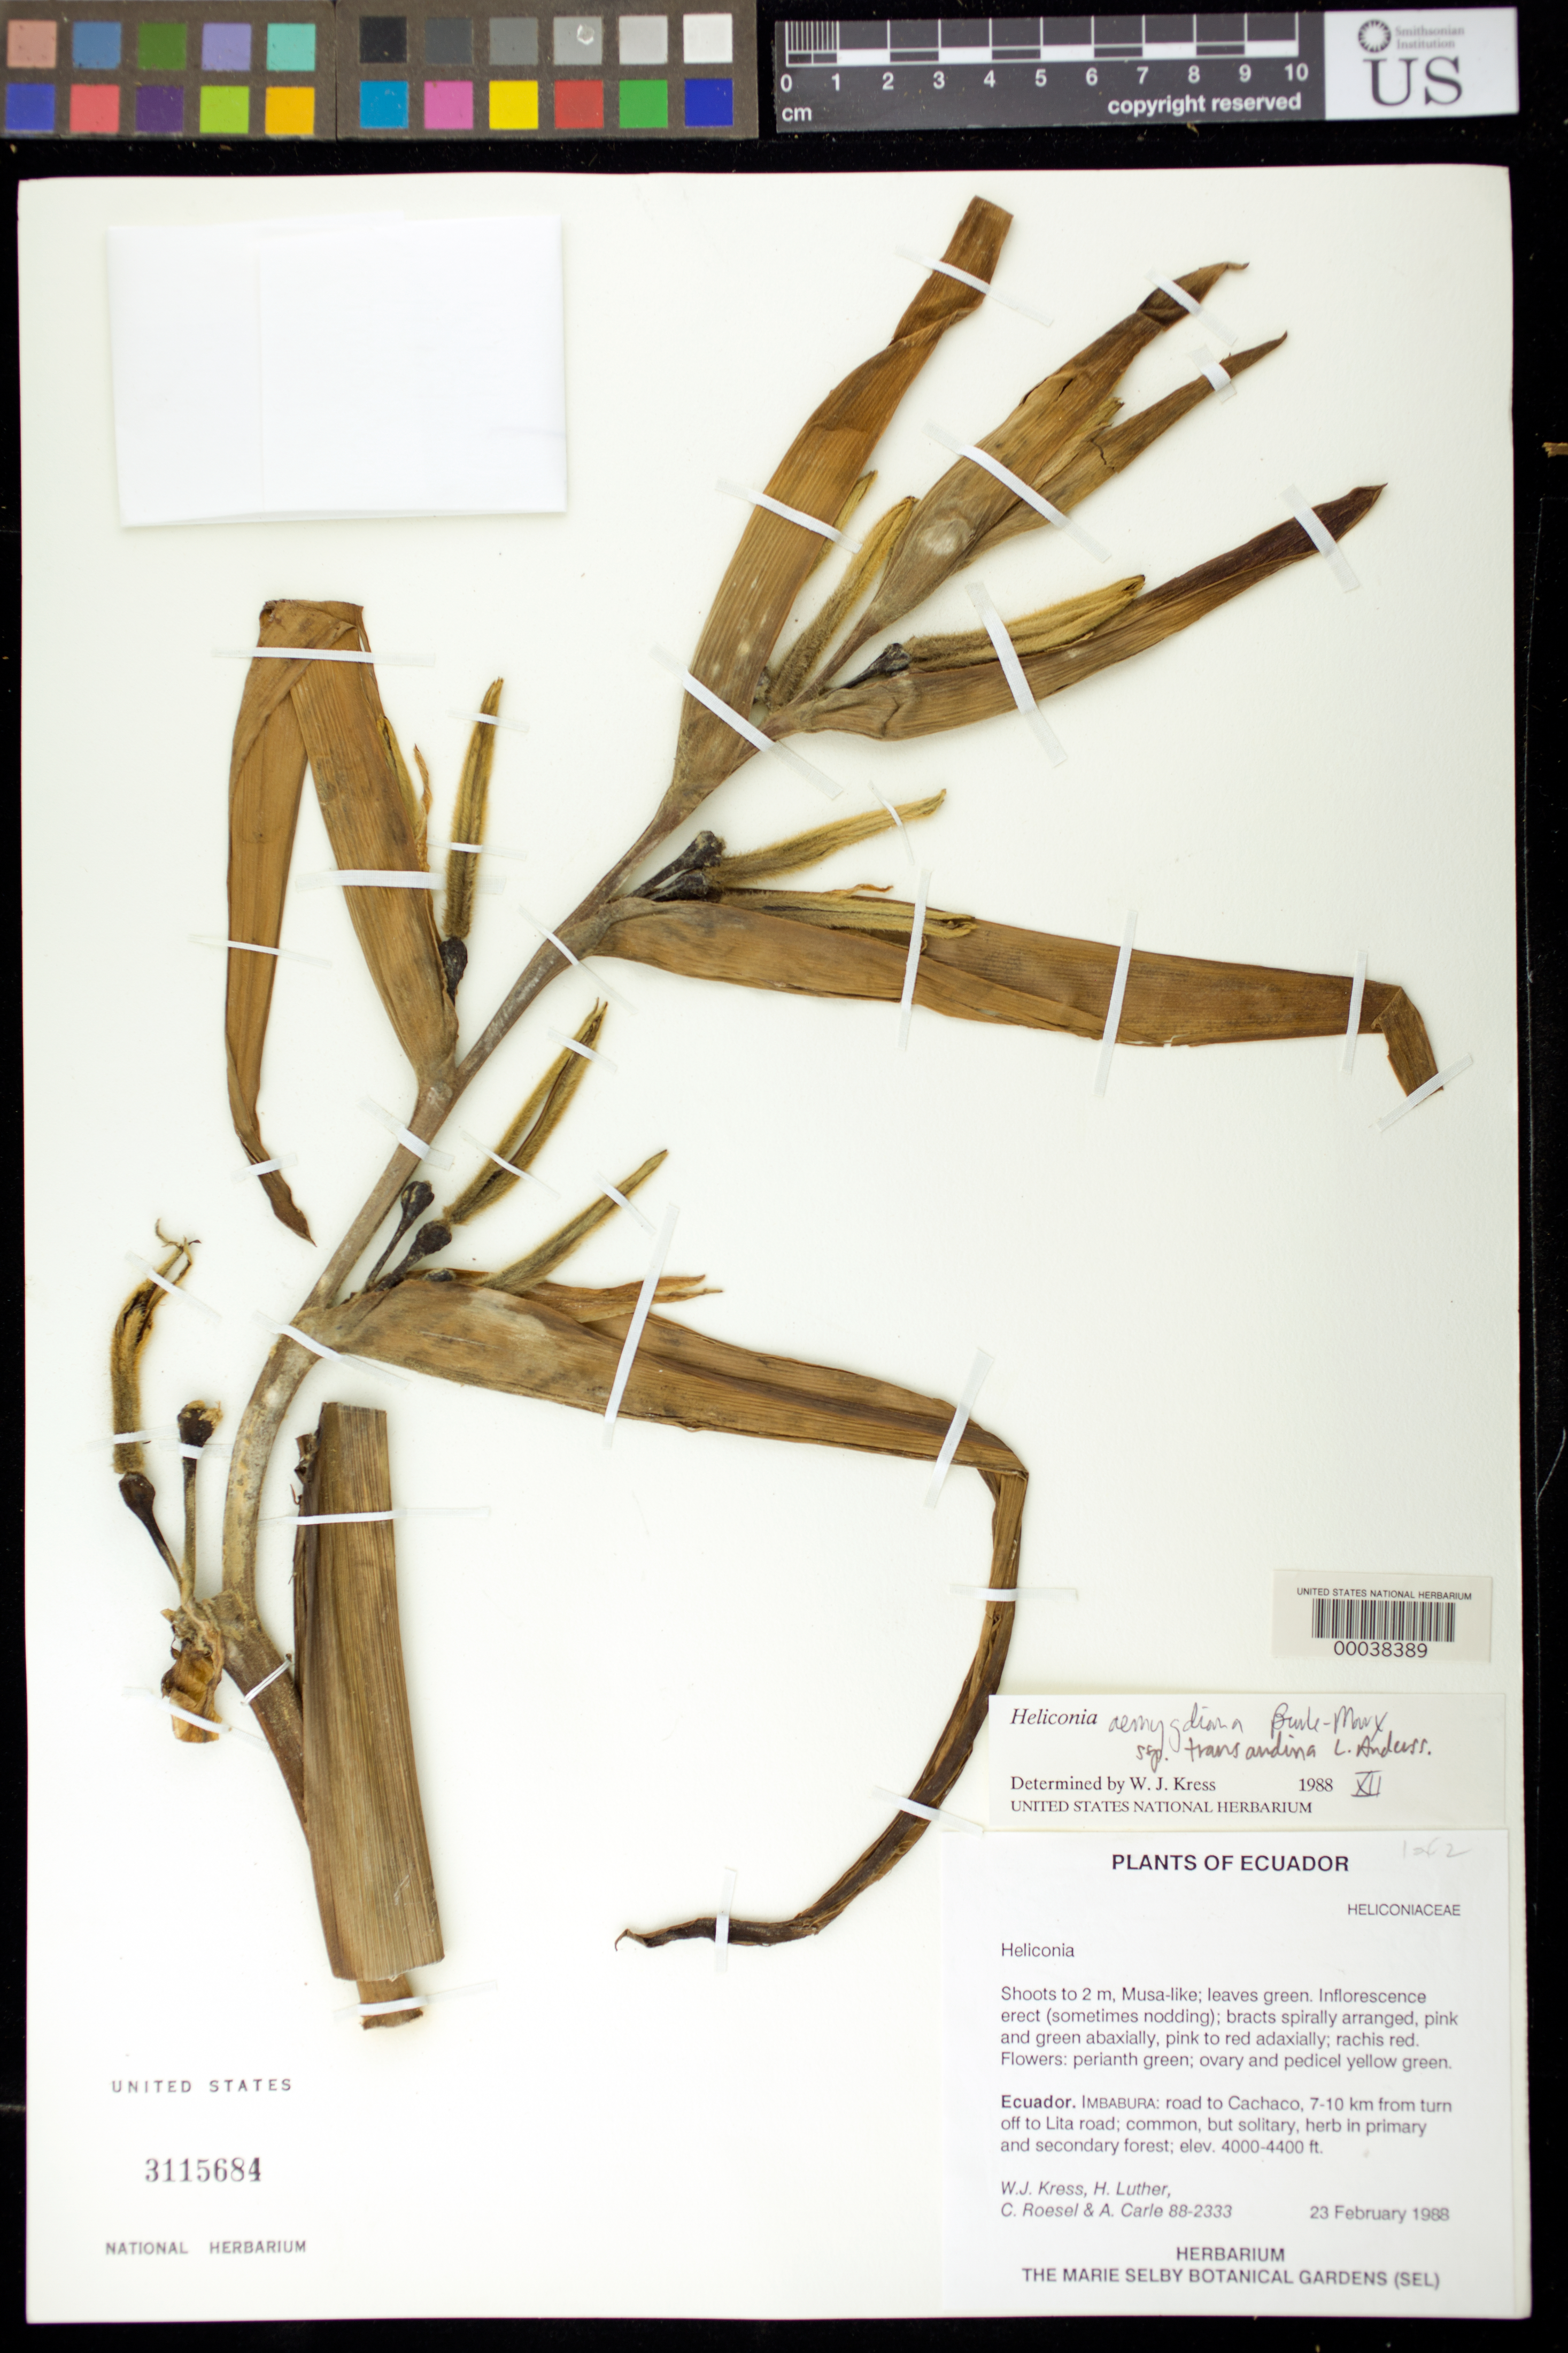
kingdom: Plantae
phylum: Tracheophyta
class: Liliopsida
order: Zingiberales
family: Heliconiaceae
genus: Heliconia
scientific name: Heliconia aemygdiana subsp. transandina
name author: L. Andersson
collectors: W. J. Kress, Harry E. Luther, C. S. Roesel & A. Carle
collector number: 88-2333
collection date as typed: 23 Feb 1988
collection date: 1988-02-23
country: Ecuador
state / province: Imbabura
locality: Road to Cachaco, 7-10 km from turn of L to Lita road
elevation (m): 1219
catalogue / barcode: US 3115684